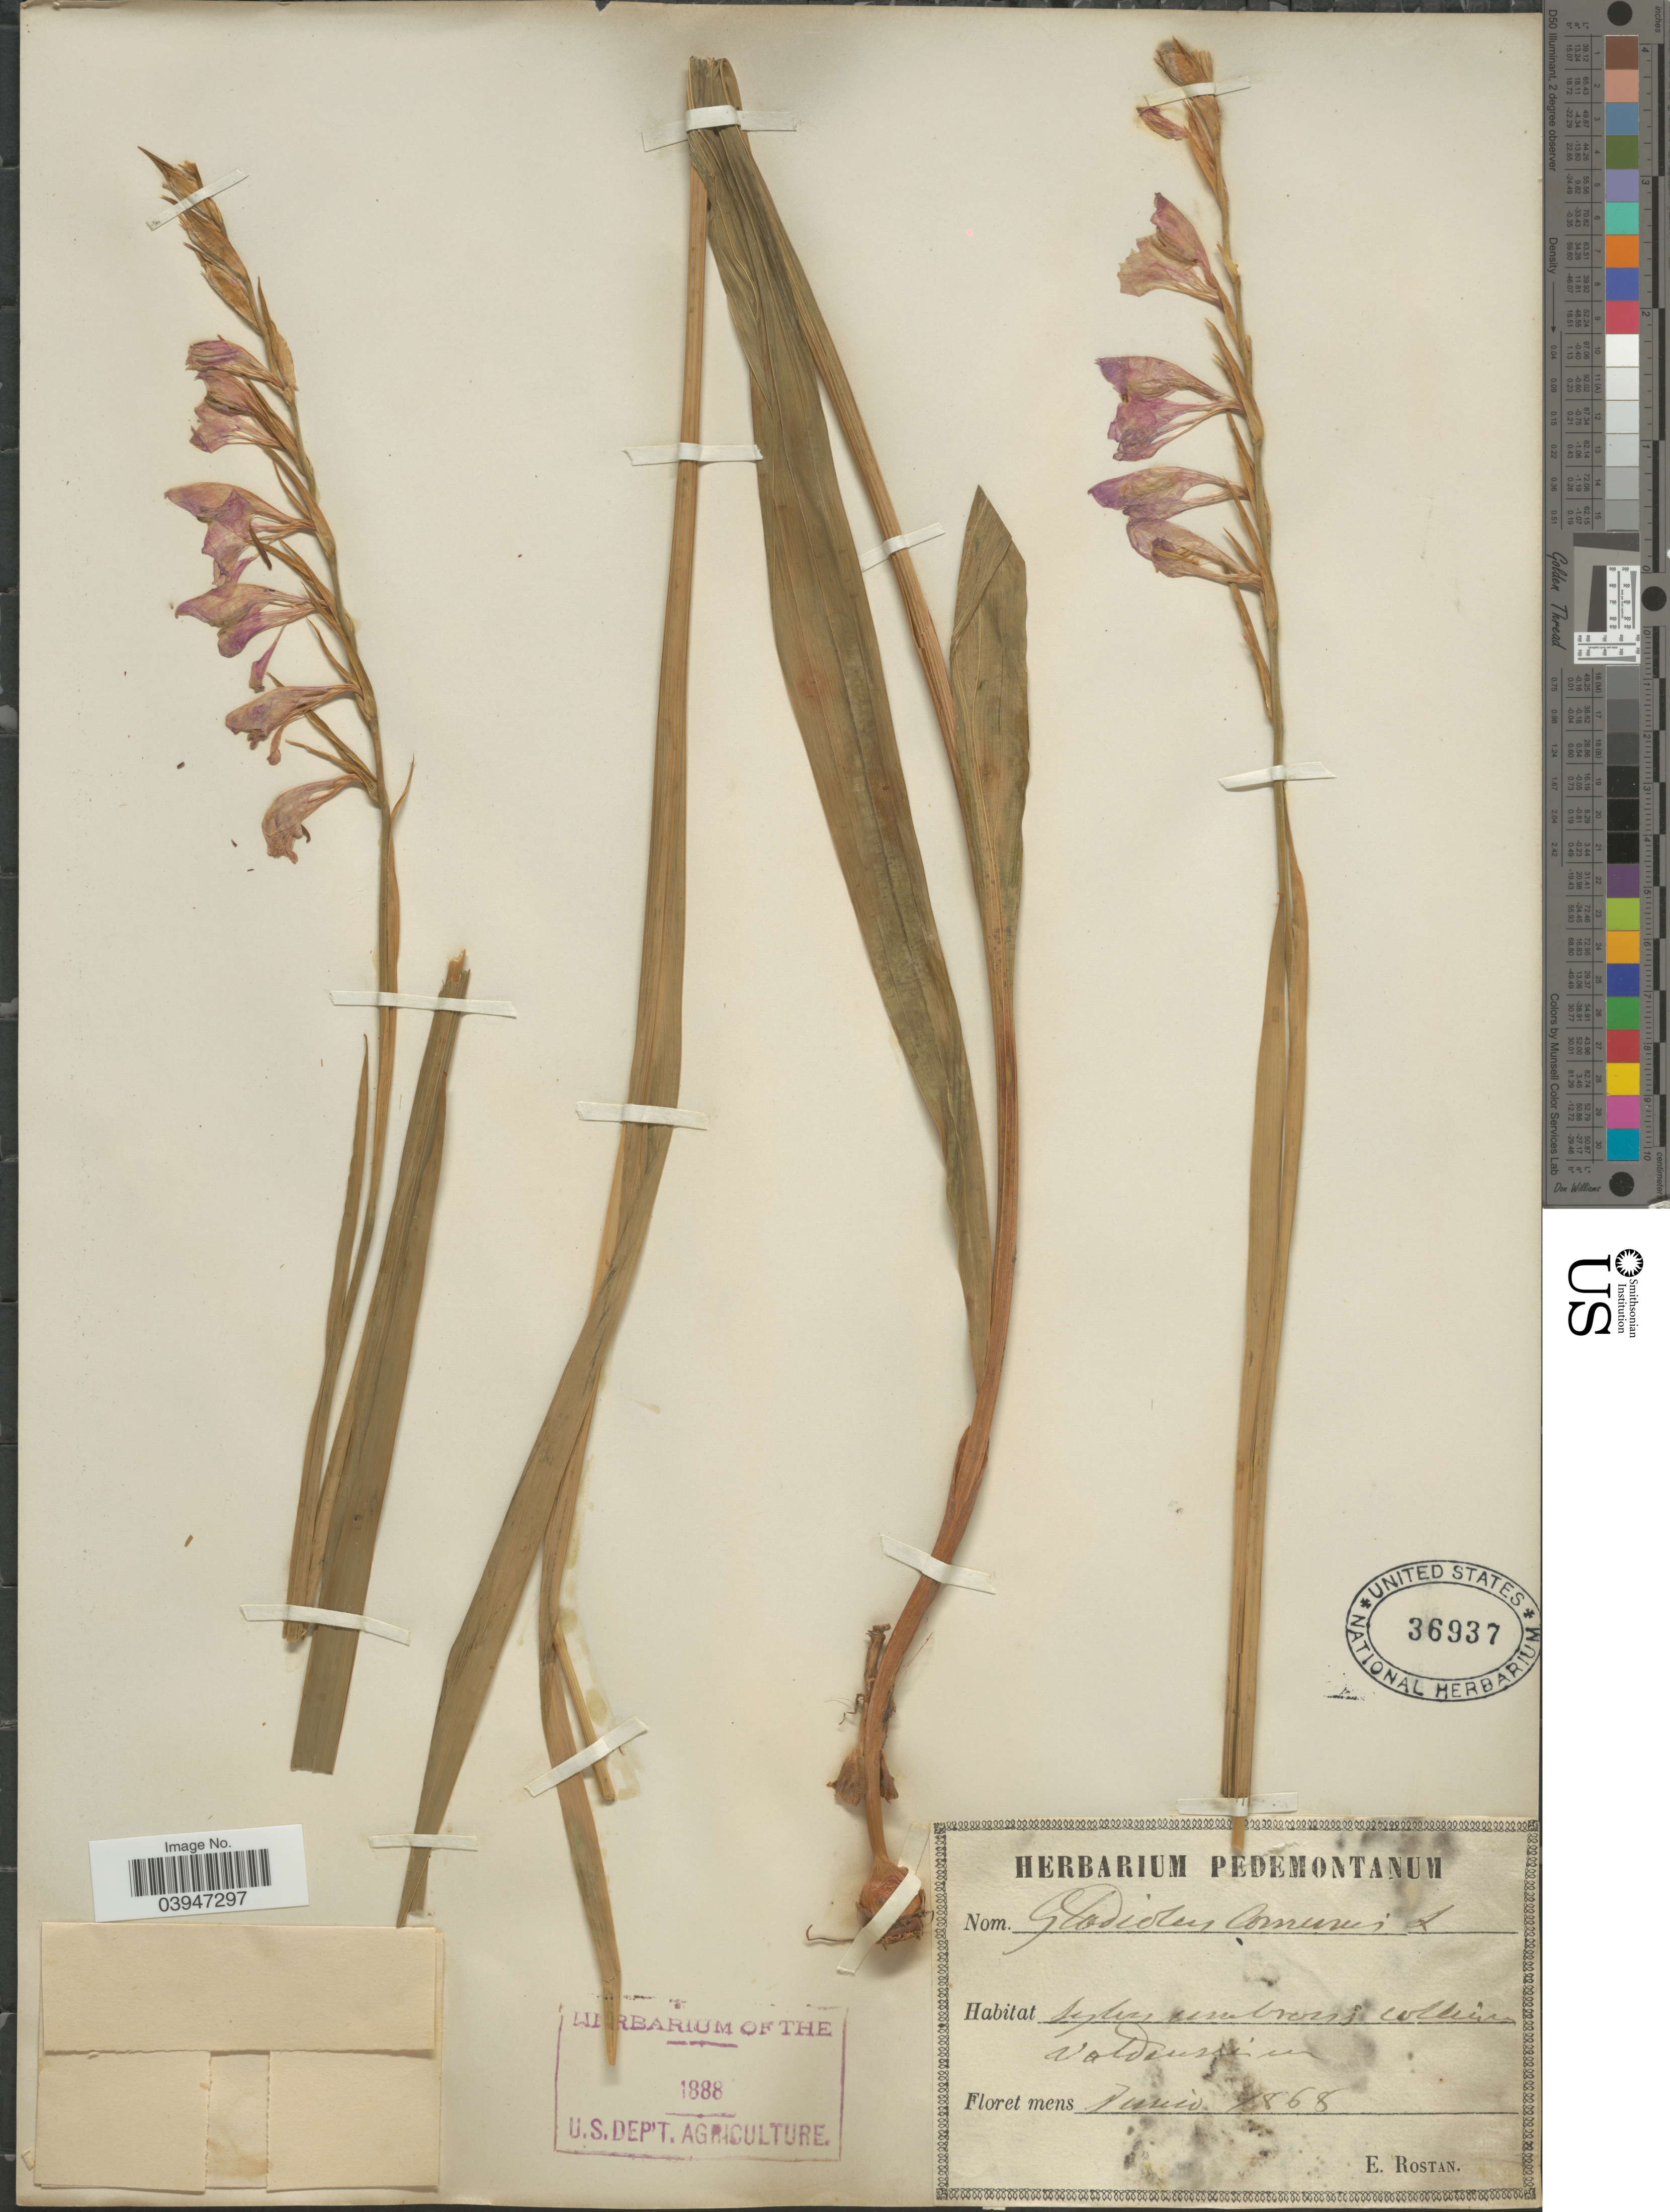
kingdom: Plantae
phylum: Tracheophyta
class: Liliopsida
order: Asparagales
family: Iridaceae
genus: Gladiolus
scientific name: Gladiolus communis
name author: L.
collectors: E. Rostan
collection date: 1868-06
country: Italy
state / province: Piedmont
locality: Sylvis umbrosis collibus Valdensium.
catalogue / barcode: US 36937